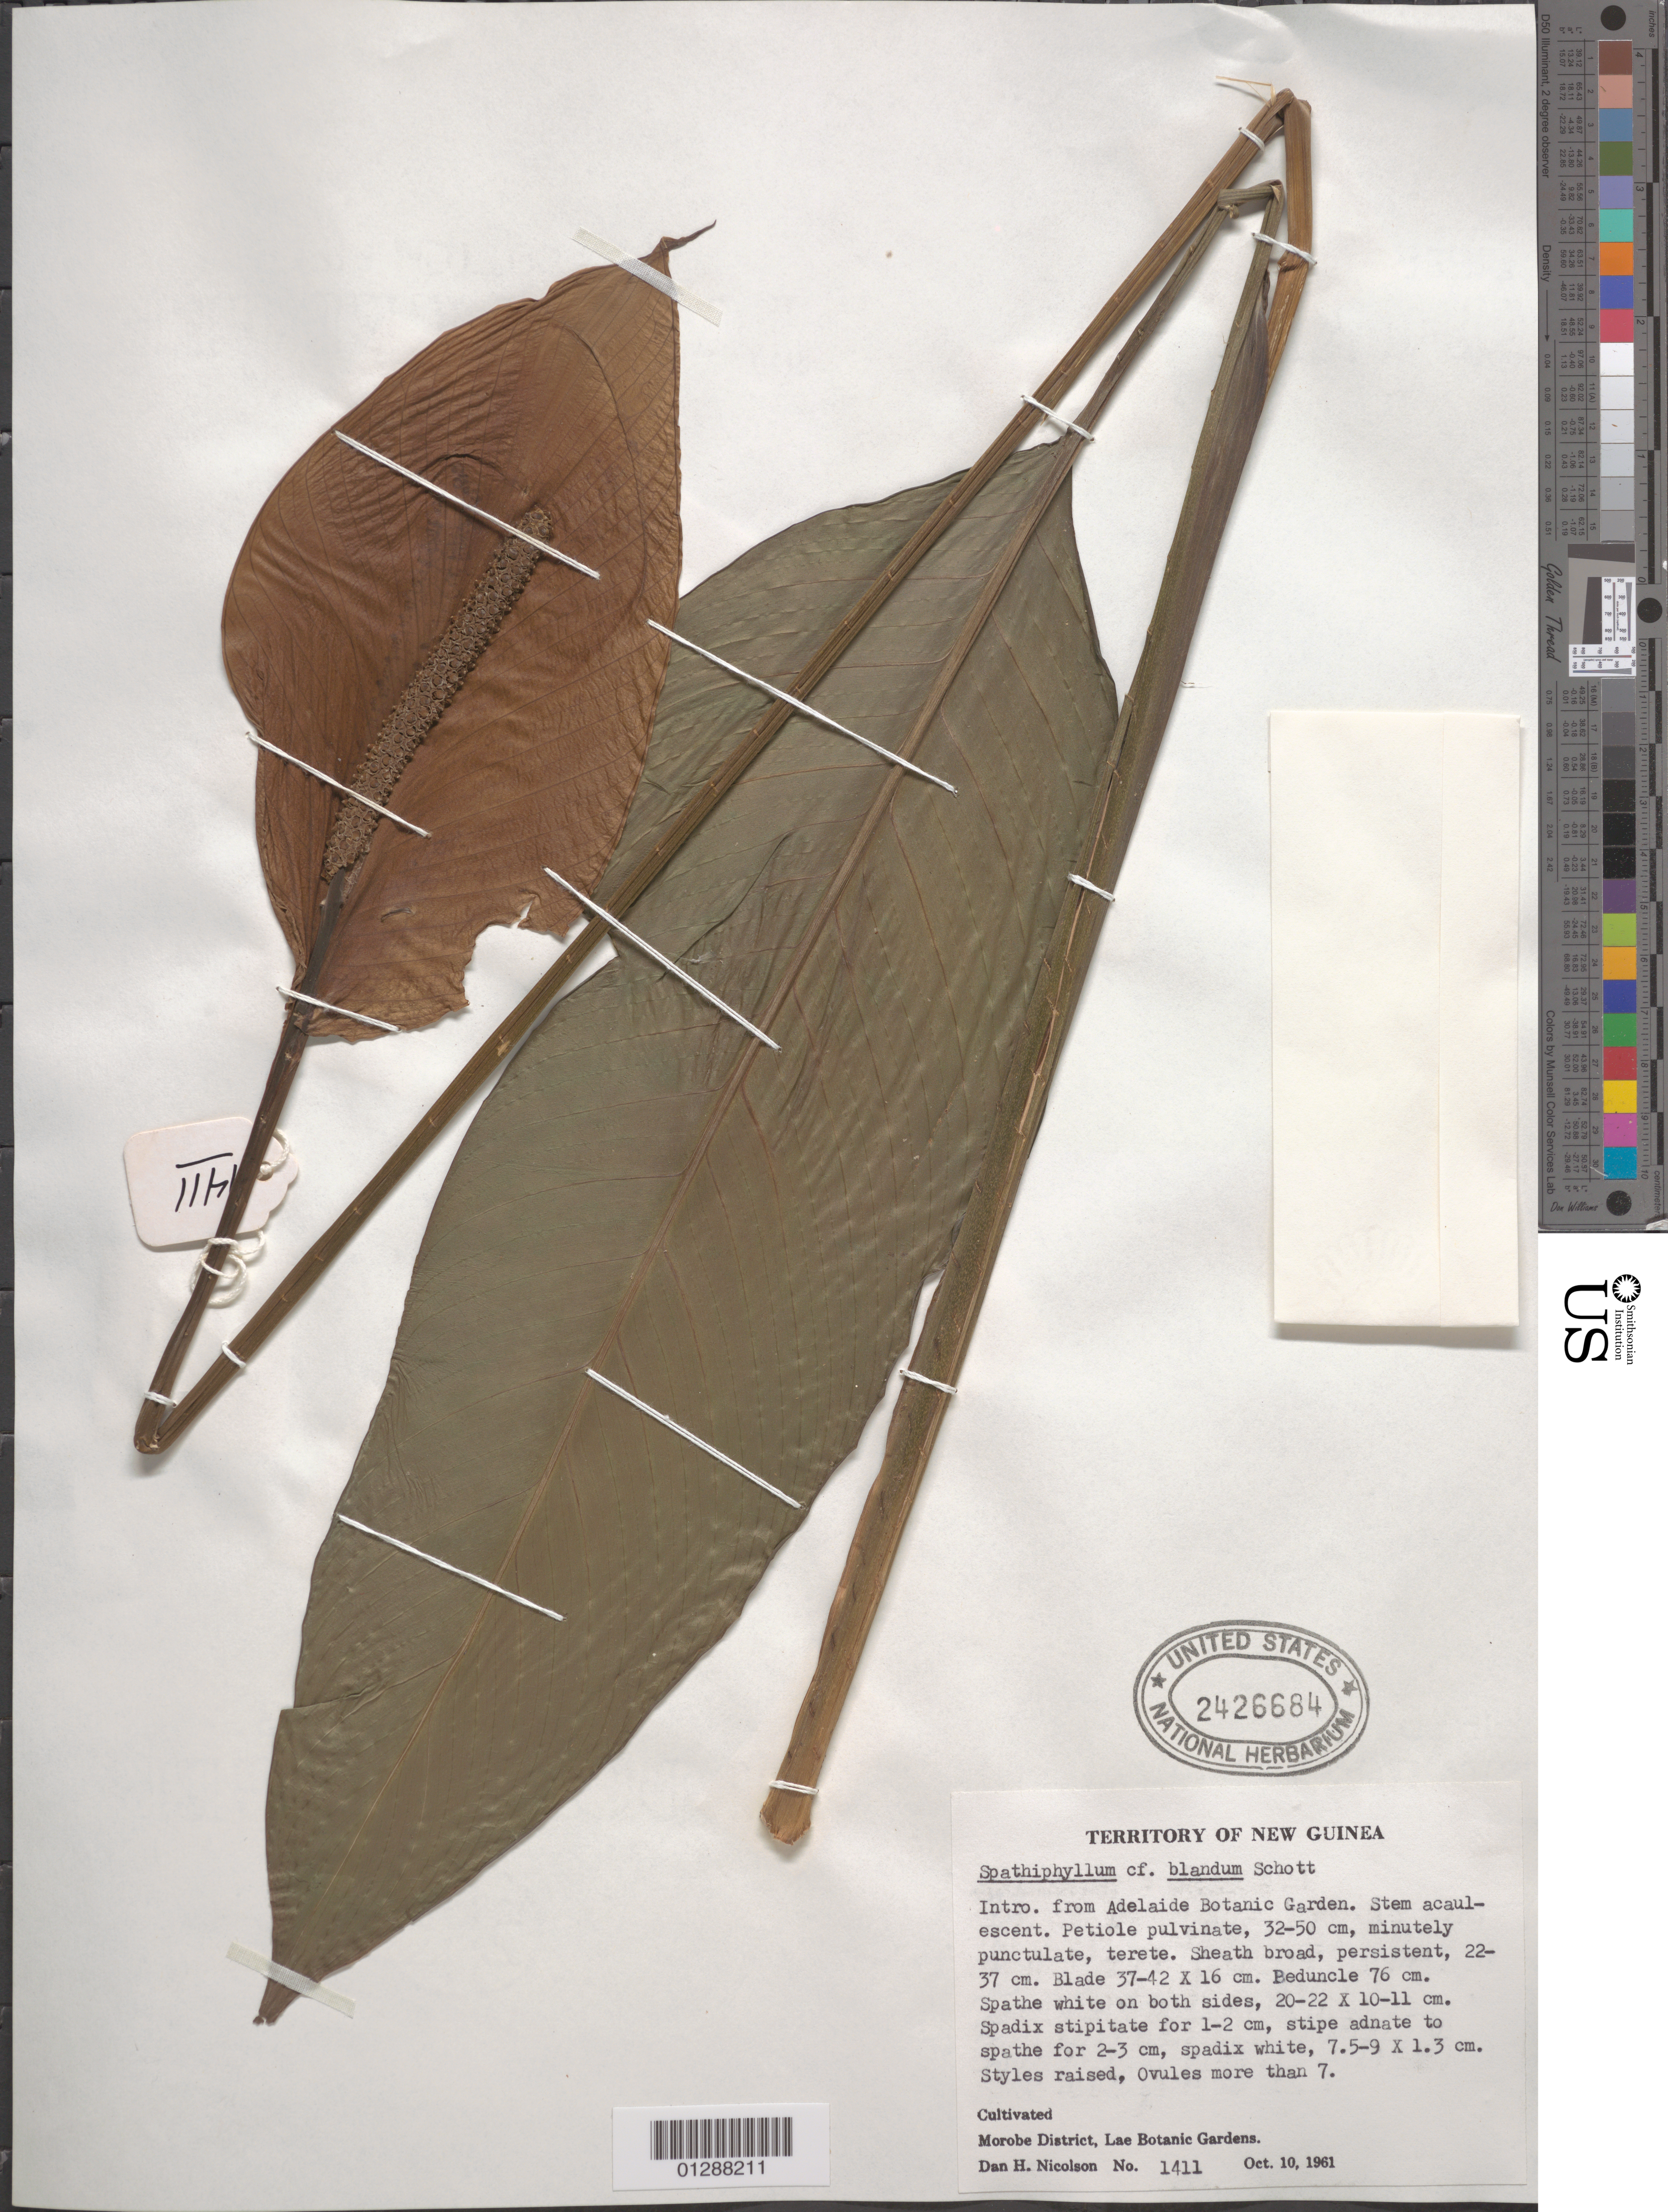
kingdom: Plantae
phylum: Tracheophyta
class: Liliopsida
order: Alismatales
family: Araceae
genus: Spathiphyllum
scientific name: Spathiphyllum blandum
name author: Schott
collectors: D. H. Nicolson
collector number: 1411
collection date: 1961-09-10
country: Papua New Guinea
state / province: Morobe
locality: Territory of New Guinea. Morobe District, Lae Botanic Garden.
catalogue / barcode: US 2426684